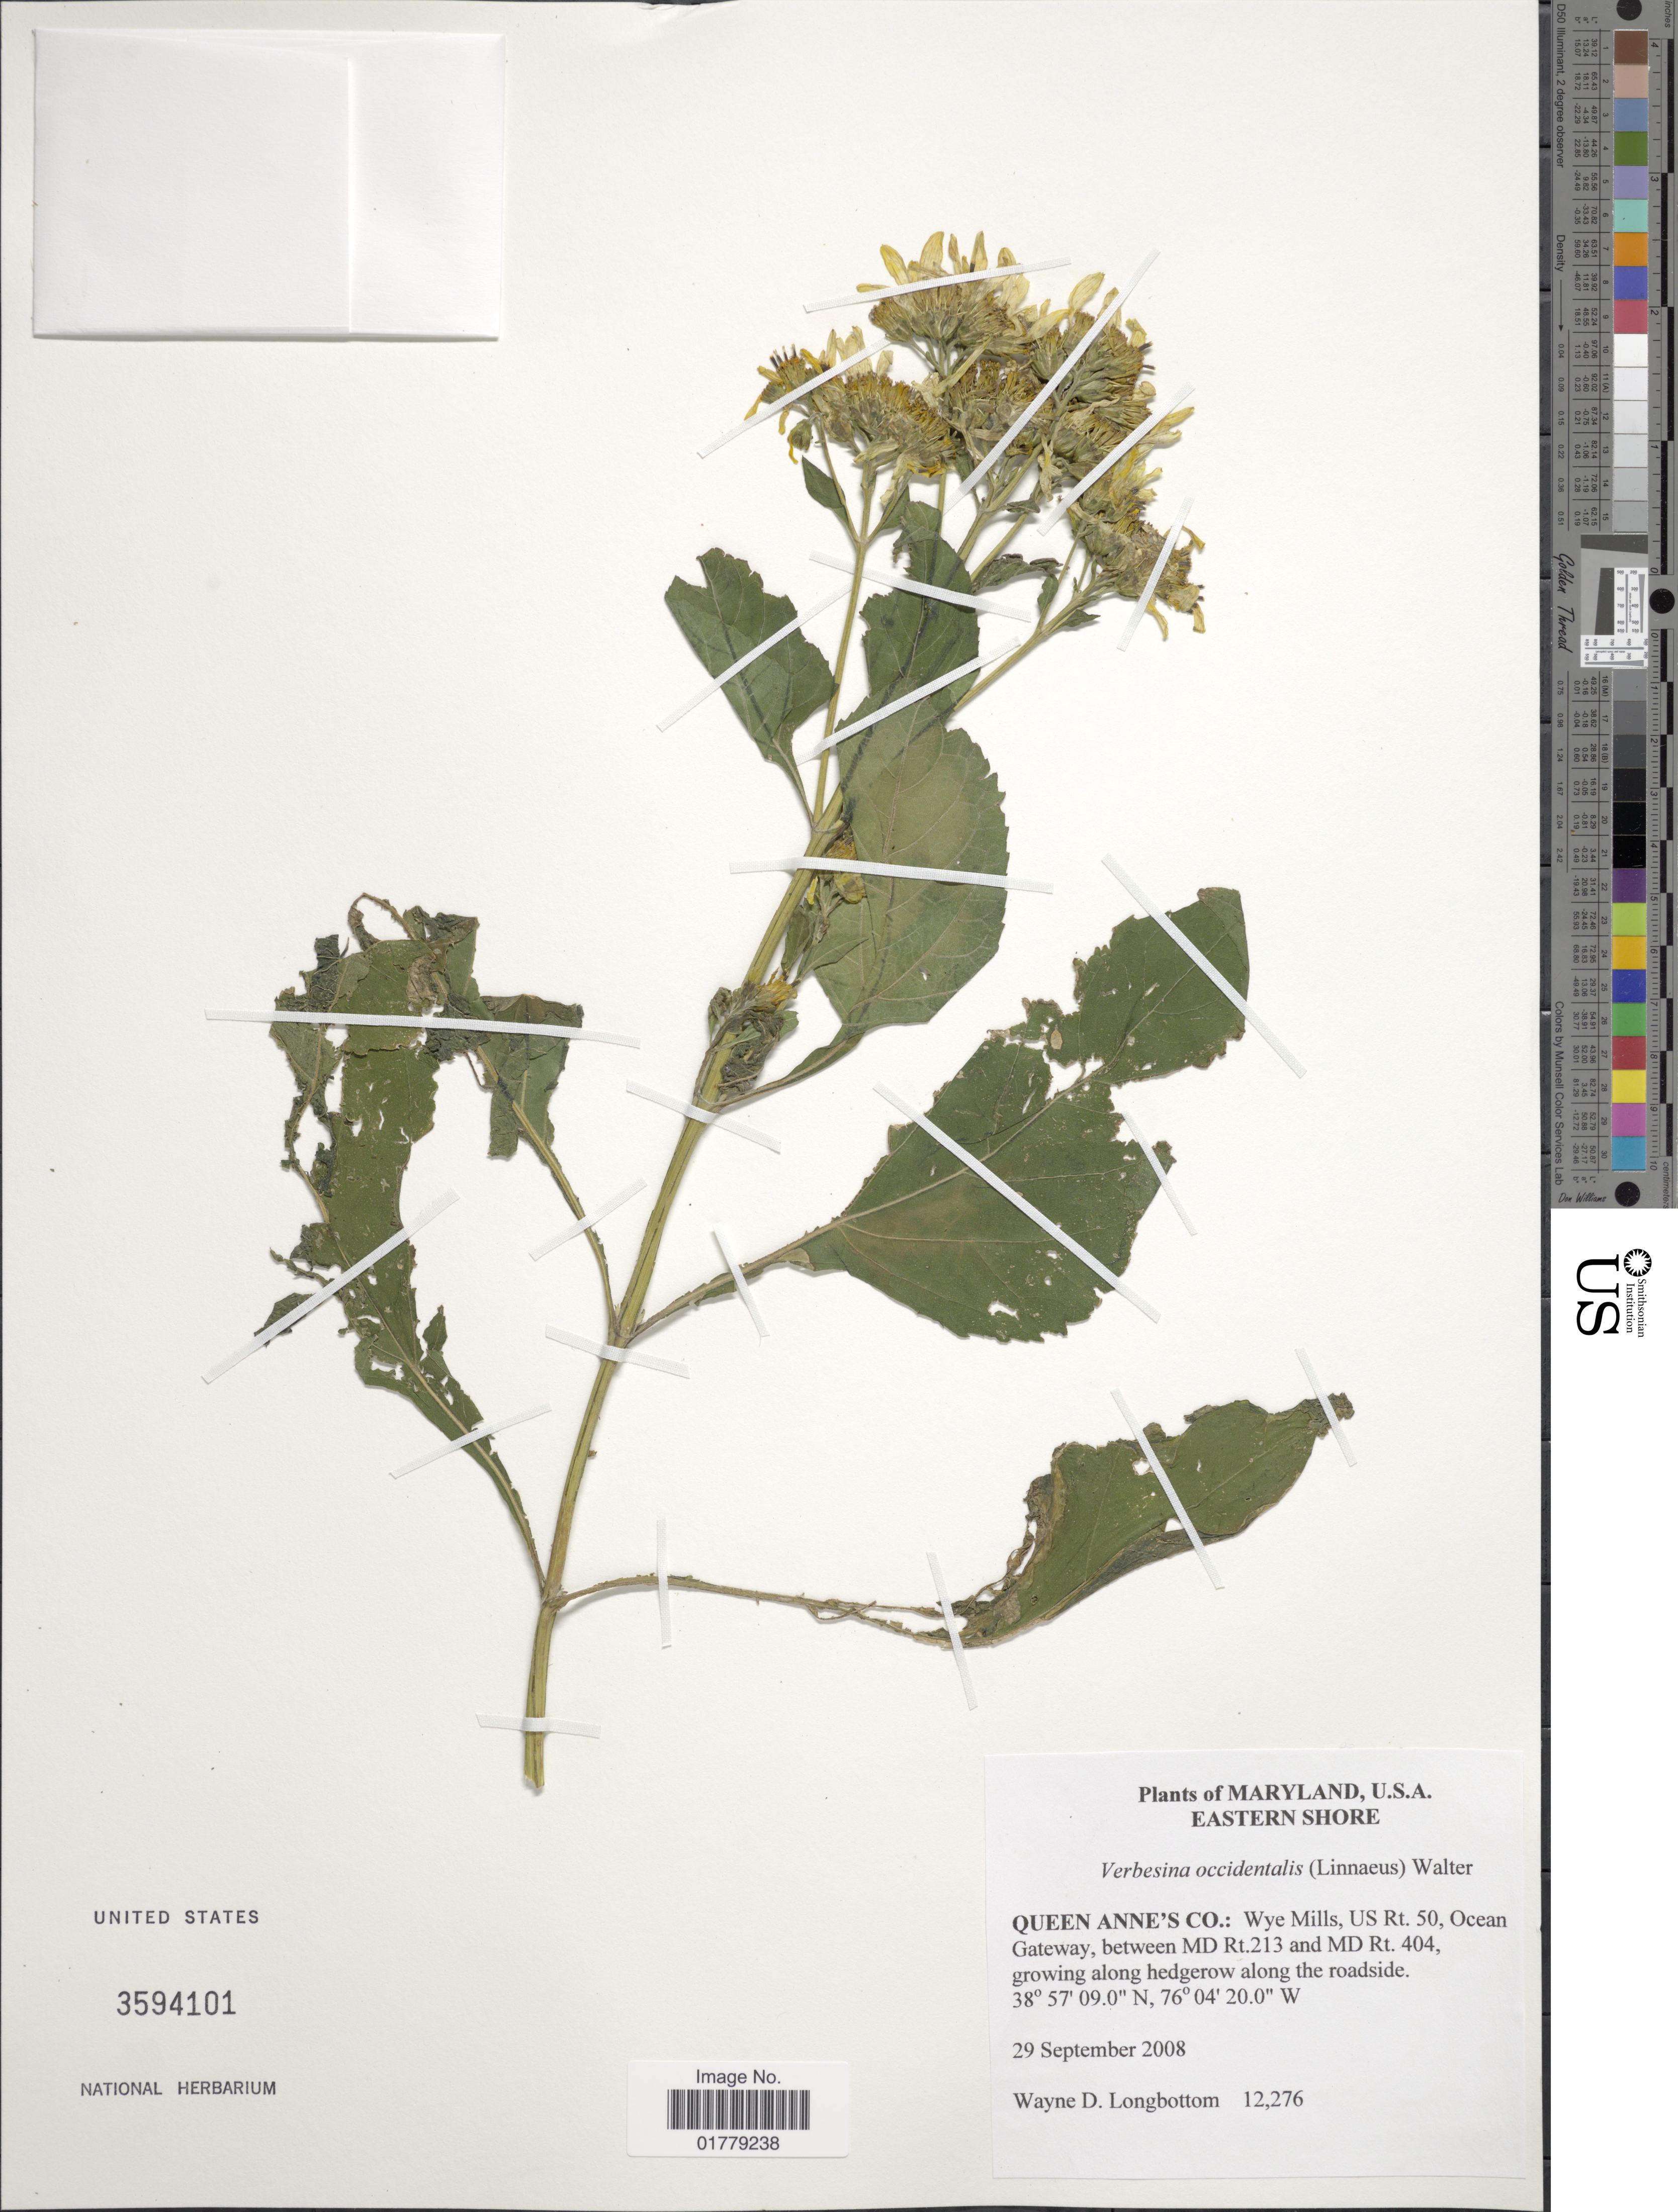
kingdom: Plantae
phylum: Tracheophyta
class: Magnoliopsida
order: Asterales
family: Asteraceae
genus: Verbesina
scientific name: Verbesina occidentalis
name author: (L.) Walter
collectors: W. D. Longbottom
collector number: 12276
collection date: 2008-09-29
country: United States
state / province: Maryland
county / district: Queen Anne's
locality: Maryland, U.S.A. Eastern Shore. Queen Anne's Co.: Wye Mills, US Rt. 50, Ocean Gateway, between MD Rt. 213 and MD Rt. 404, growing along hedgerow along the roadside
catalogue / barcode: US 3594101